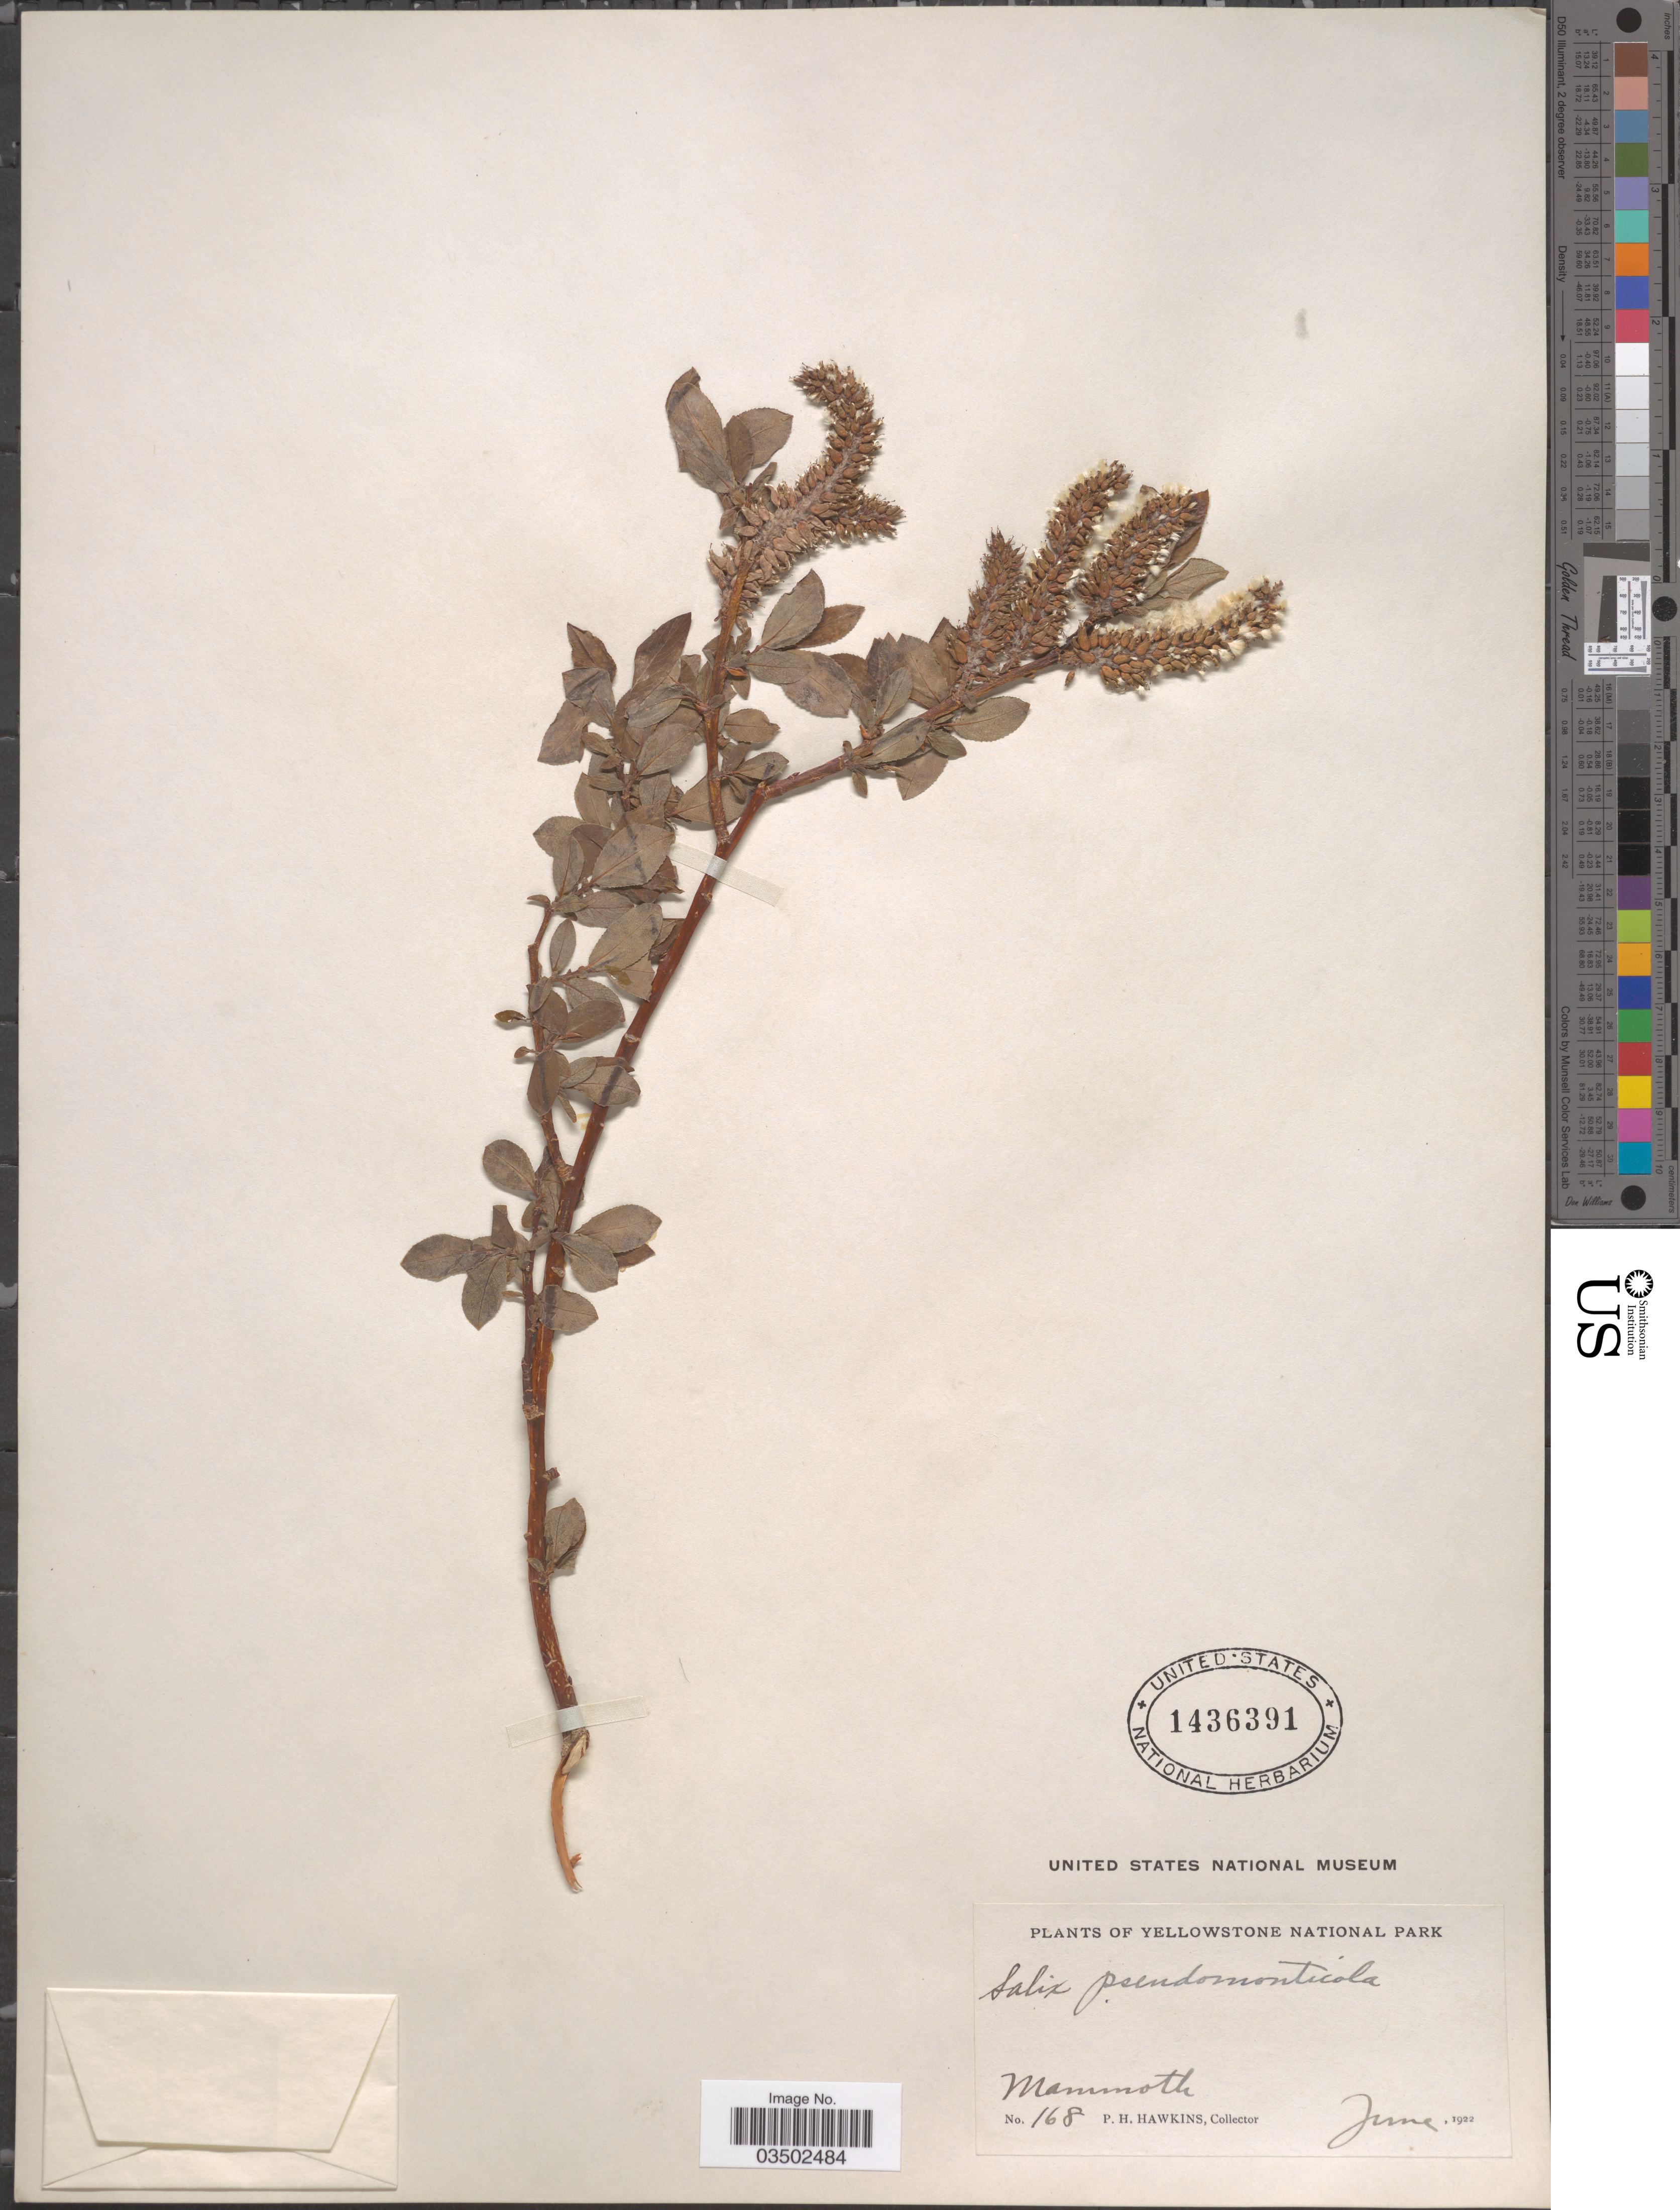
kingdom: Plantae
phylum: Tracheophyta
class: Magnoliopsida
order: Malpighiales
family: Salicaceae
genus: Salix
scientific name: Salix pseudocordata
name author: (Andersson) Andersson ex Rydb.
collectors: P. Hawkins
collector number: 168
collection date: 1922-06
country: United States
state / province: Wyoming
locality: Yellowstone National Park. Mammoth.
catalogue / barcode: US 1436391